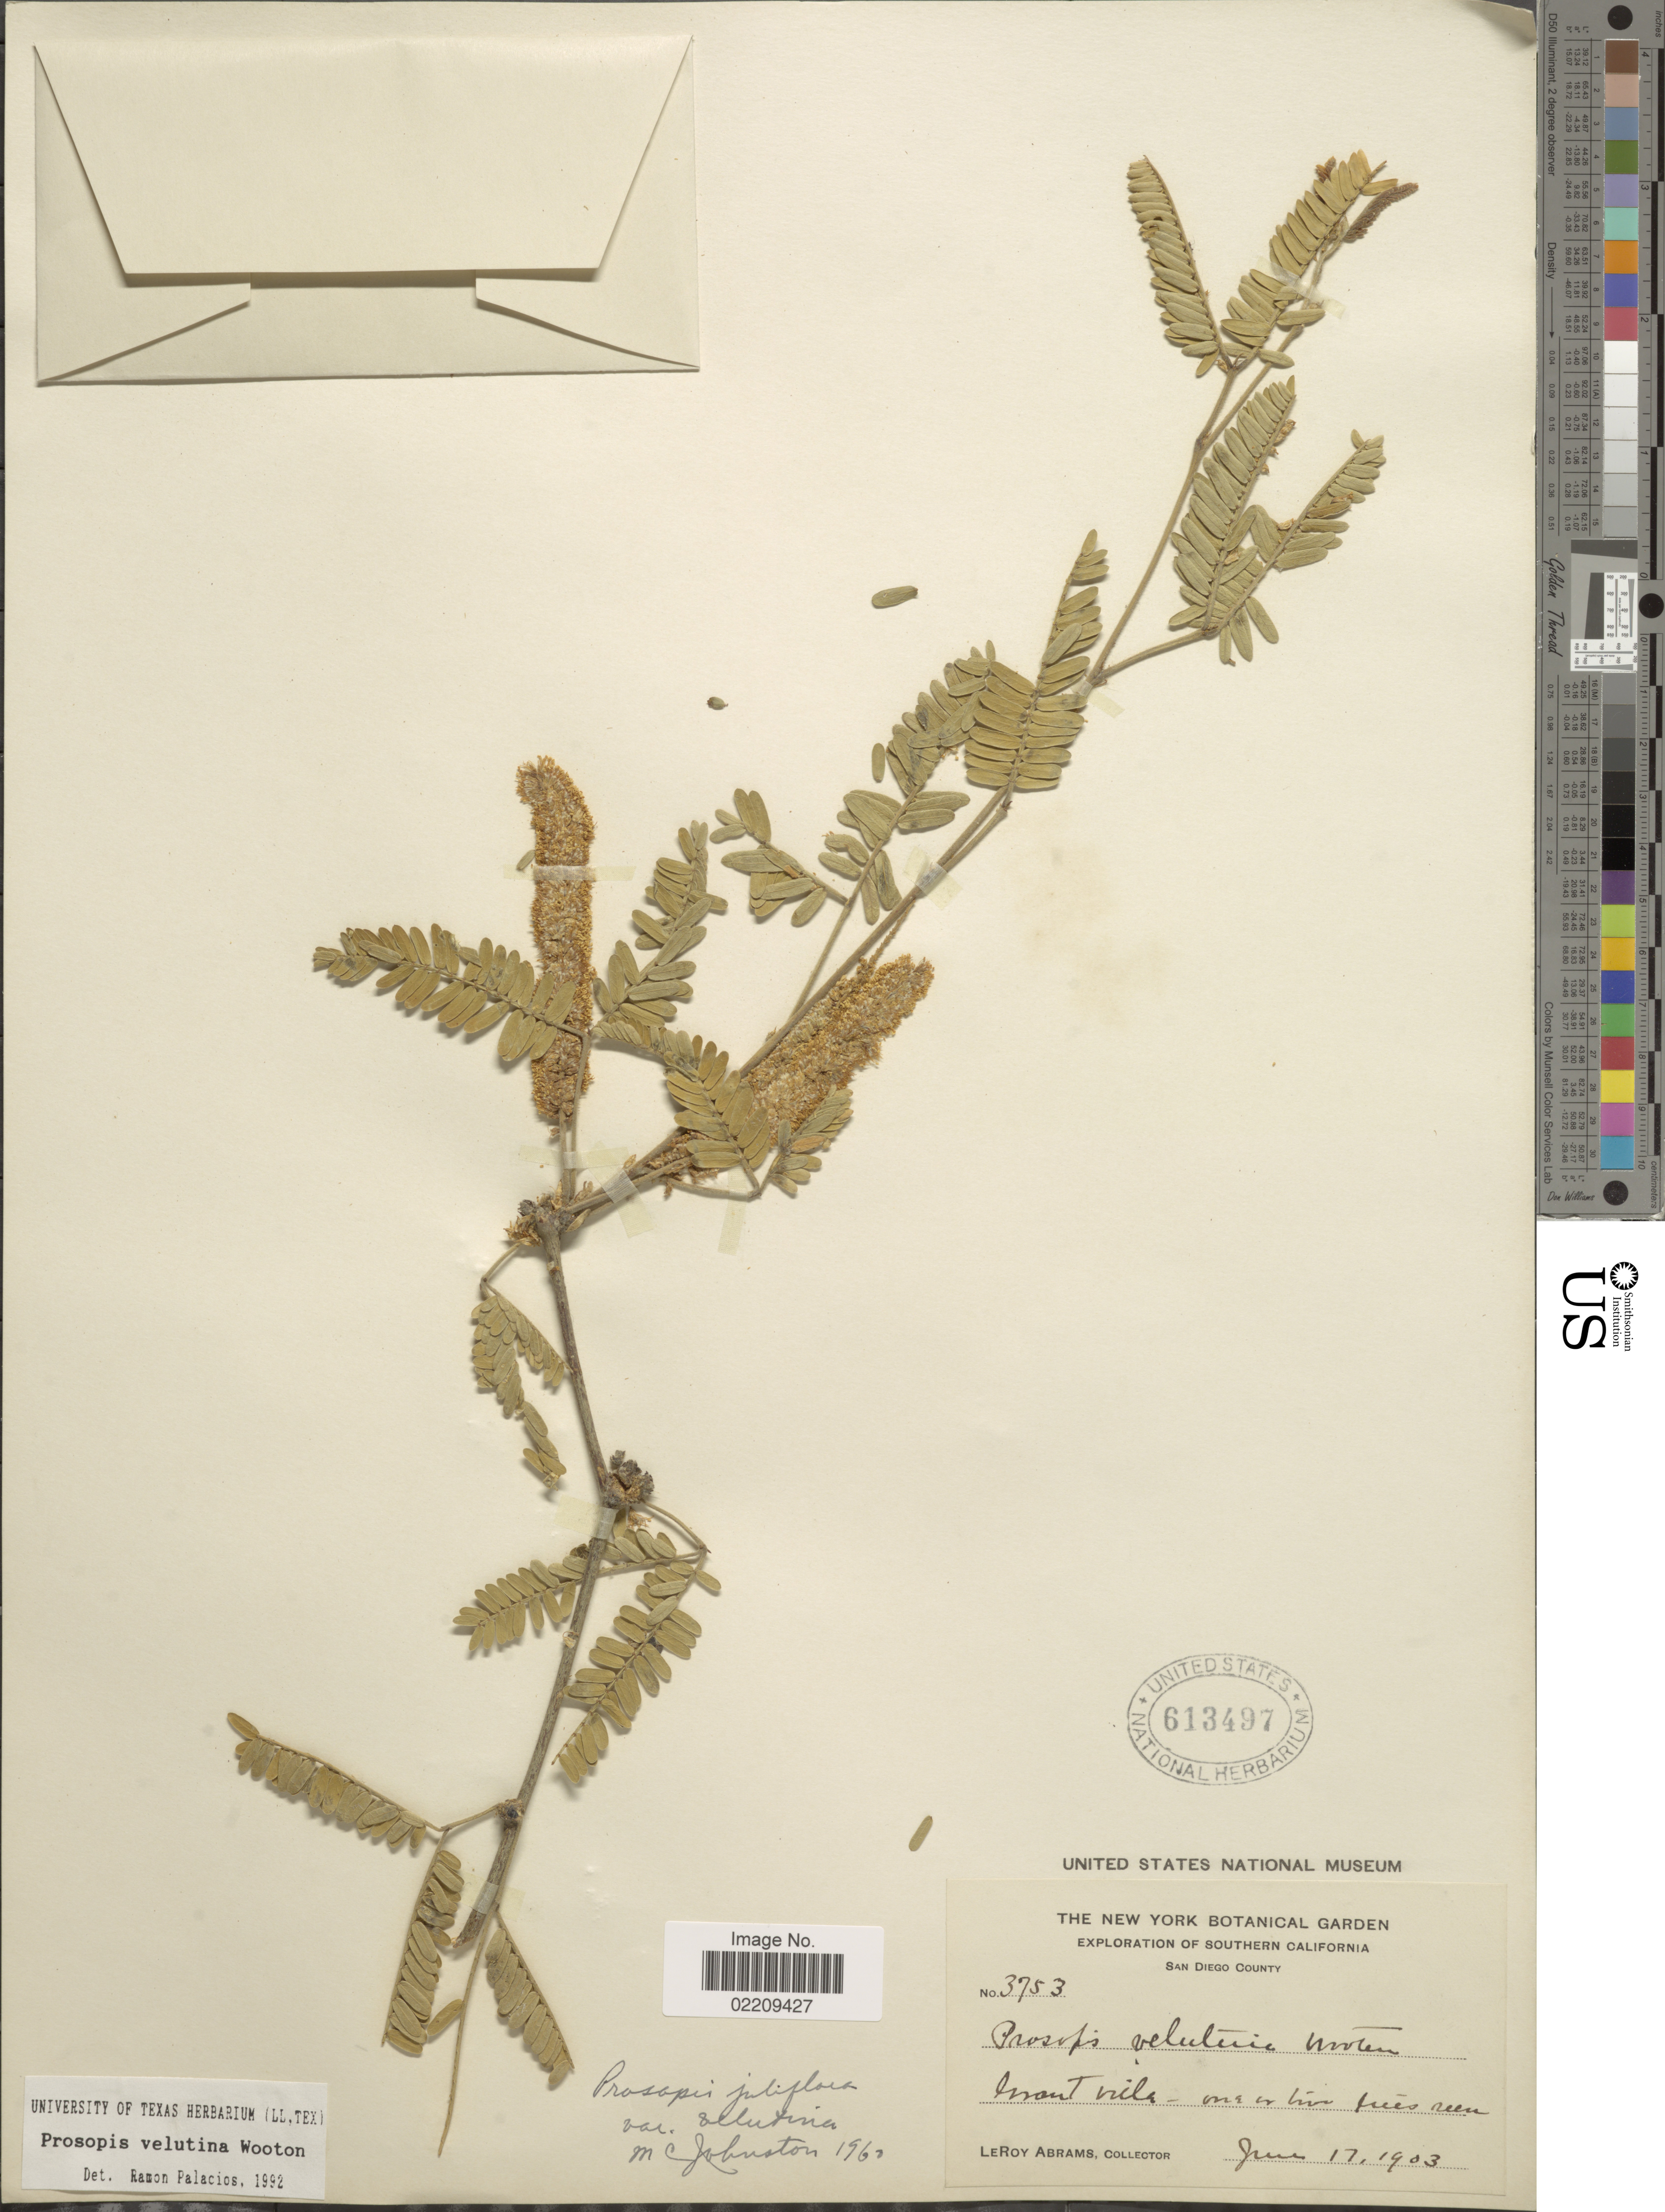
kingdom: Plantae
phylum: Tracheophyta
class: Magnoliopsida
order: Fabales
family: Fabaceae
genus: Neltuma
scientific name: Neltuma velutina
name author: (Wooton) Britton & Rose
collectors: L. Abrams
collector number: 3753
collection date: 1903-06-17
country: United States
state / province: California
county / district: San Diego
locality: South California, San Diego County, mount side.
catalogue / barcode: US 613497